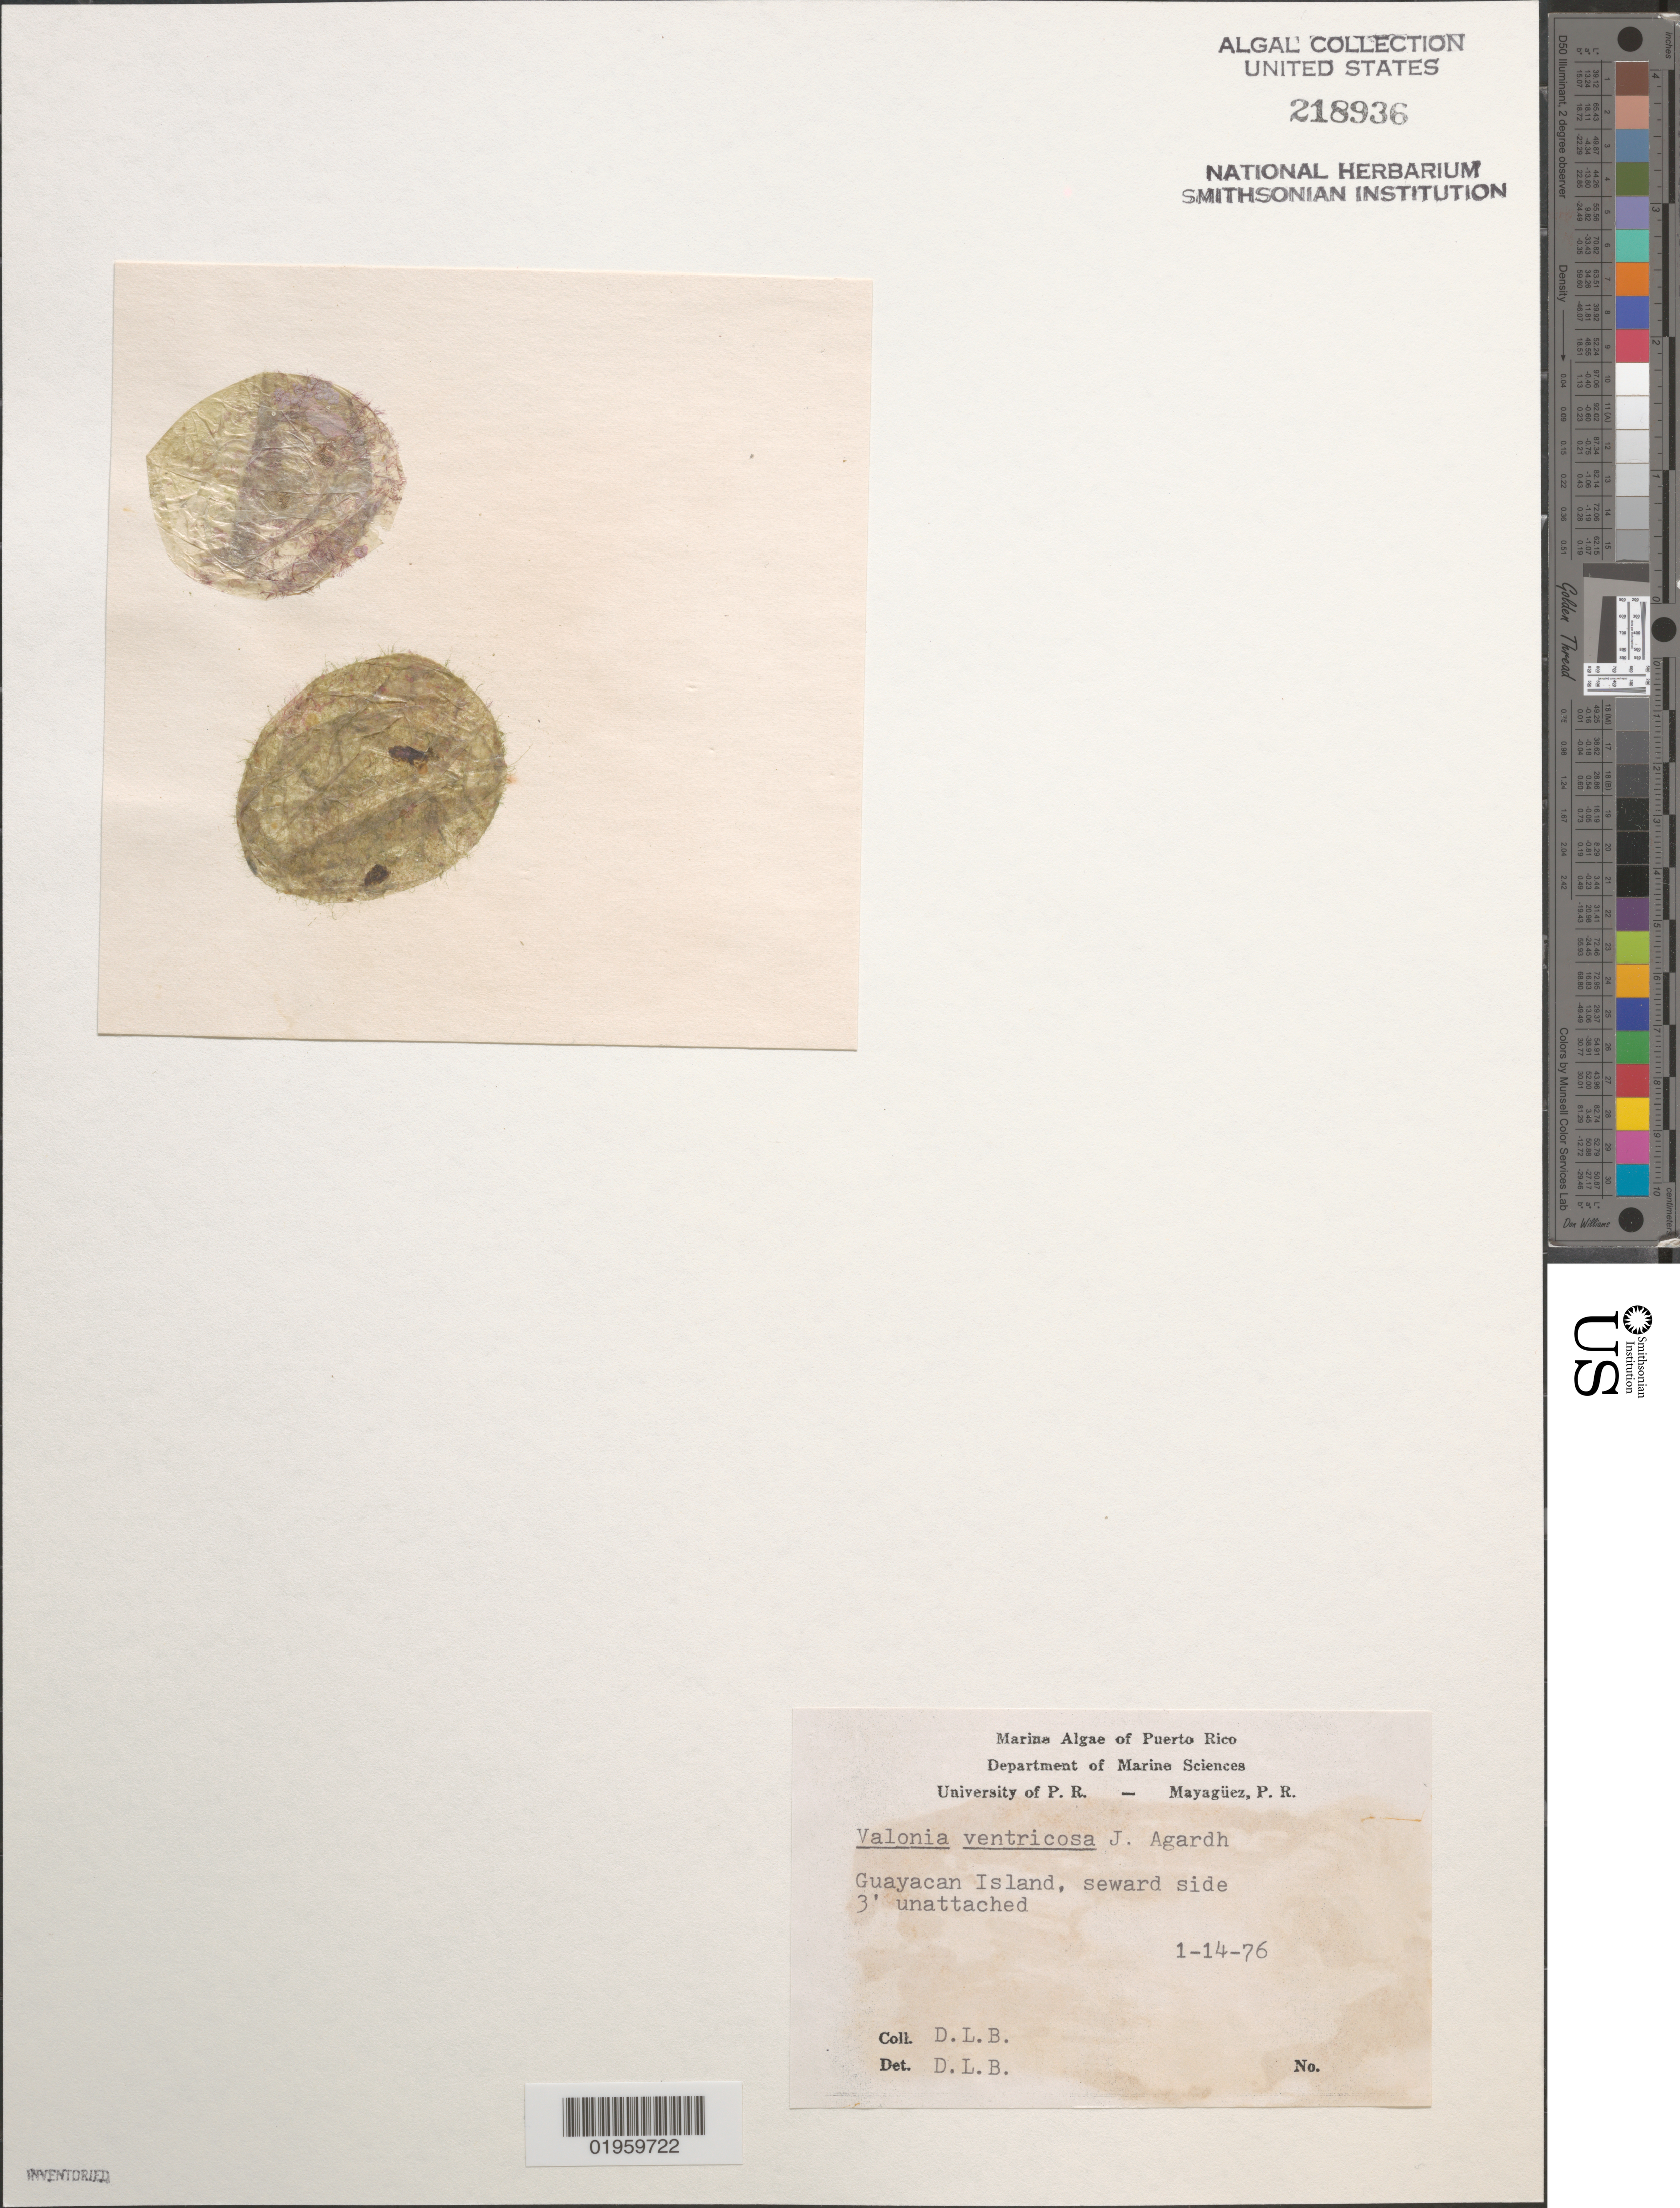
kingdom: Plantae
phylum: Chlorophyta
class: Ulvophyceae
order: Siphonocladales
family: Valoniaceae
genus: Valonia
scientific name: Valonia ventricosa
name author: J. Agardh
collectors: D. L. B.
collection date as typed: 30 Jun 75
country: Puerto Rico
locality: Guayacan Island, seward side.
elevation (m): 1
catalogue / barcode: US 218936